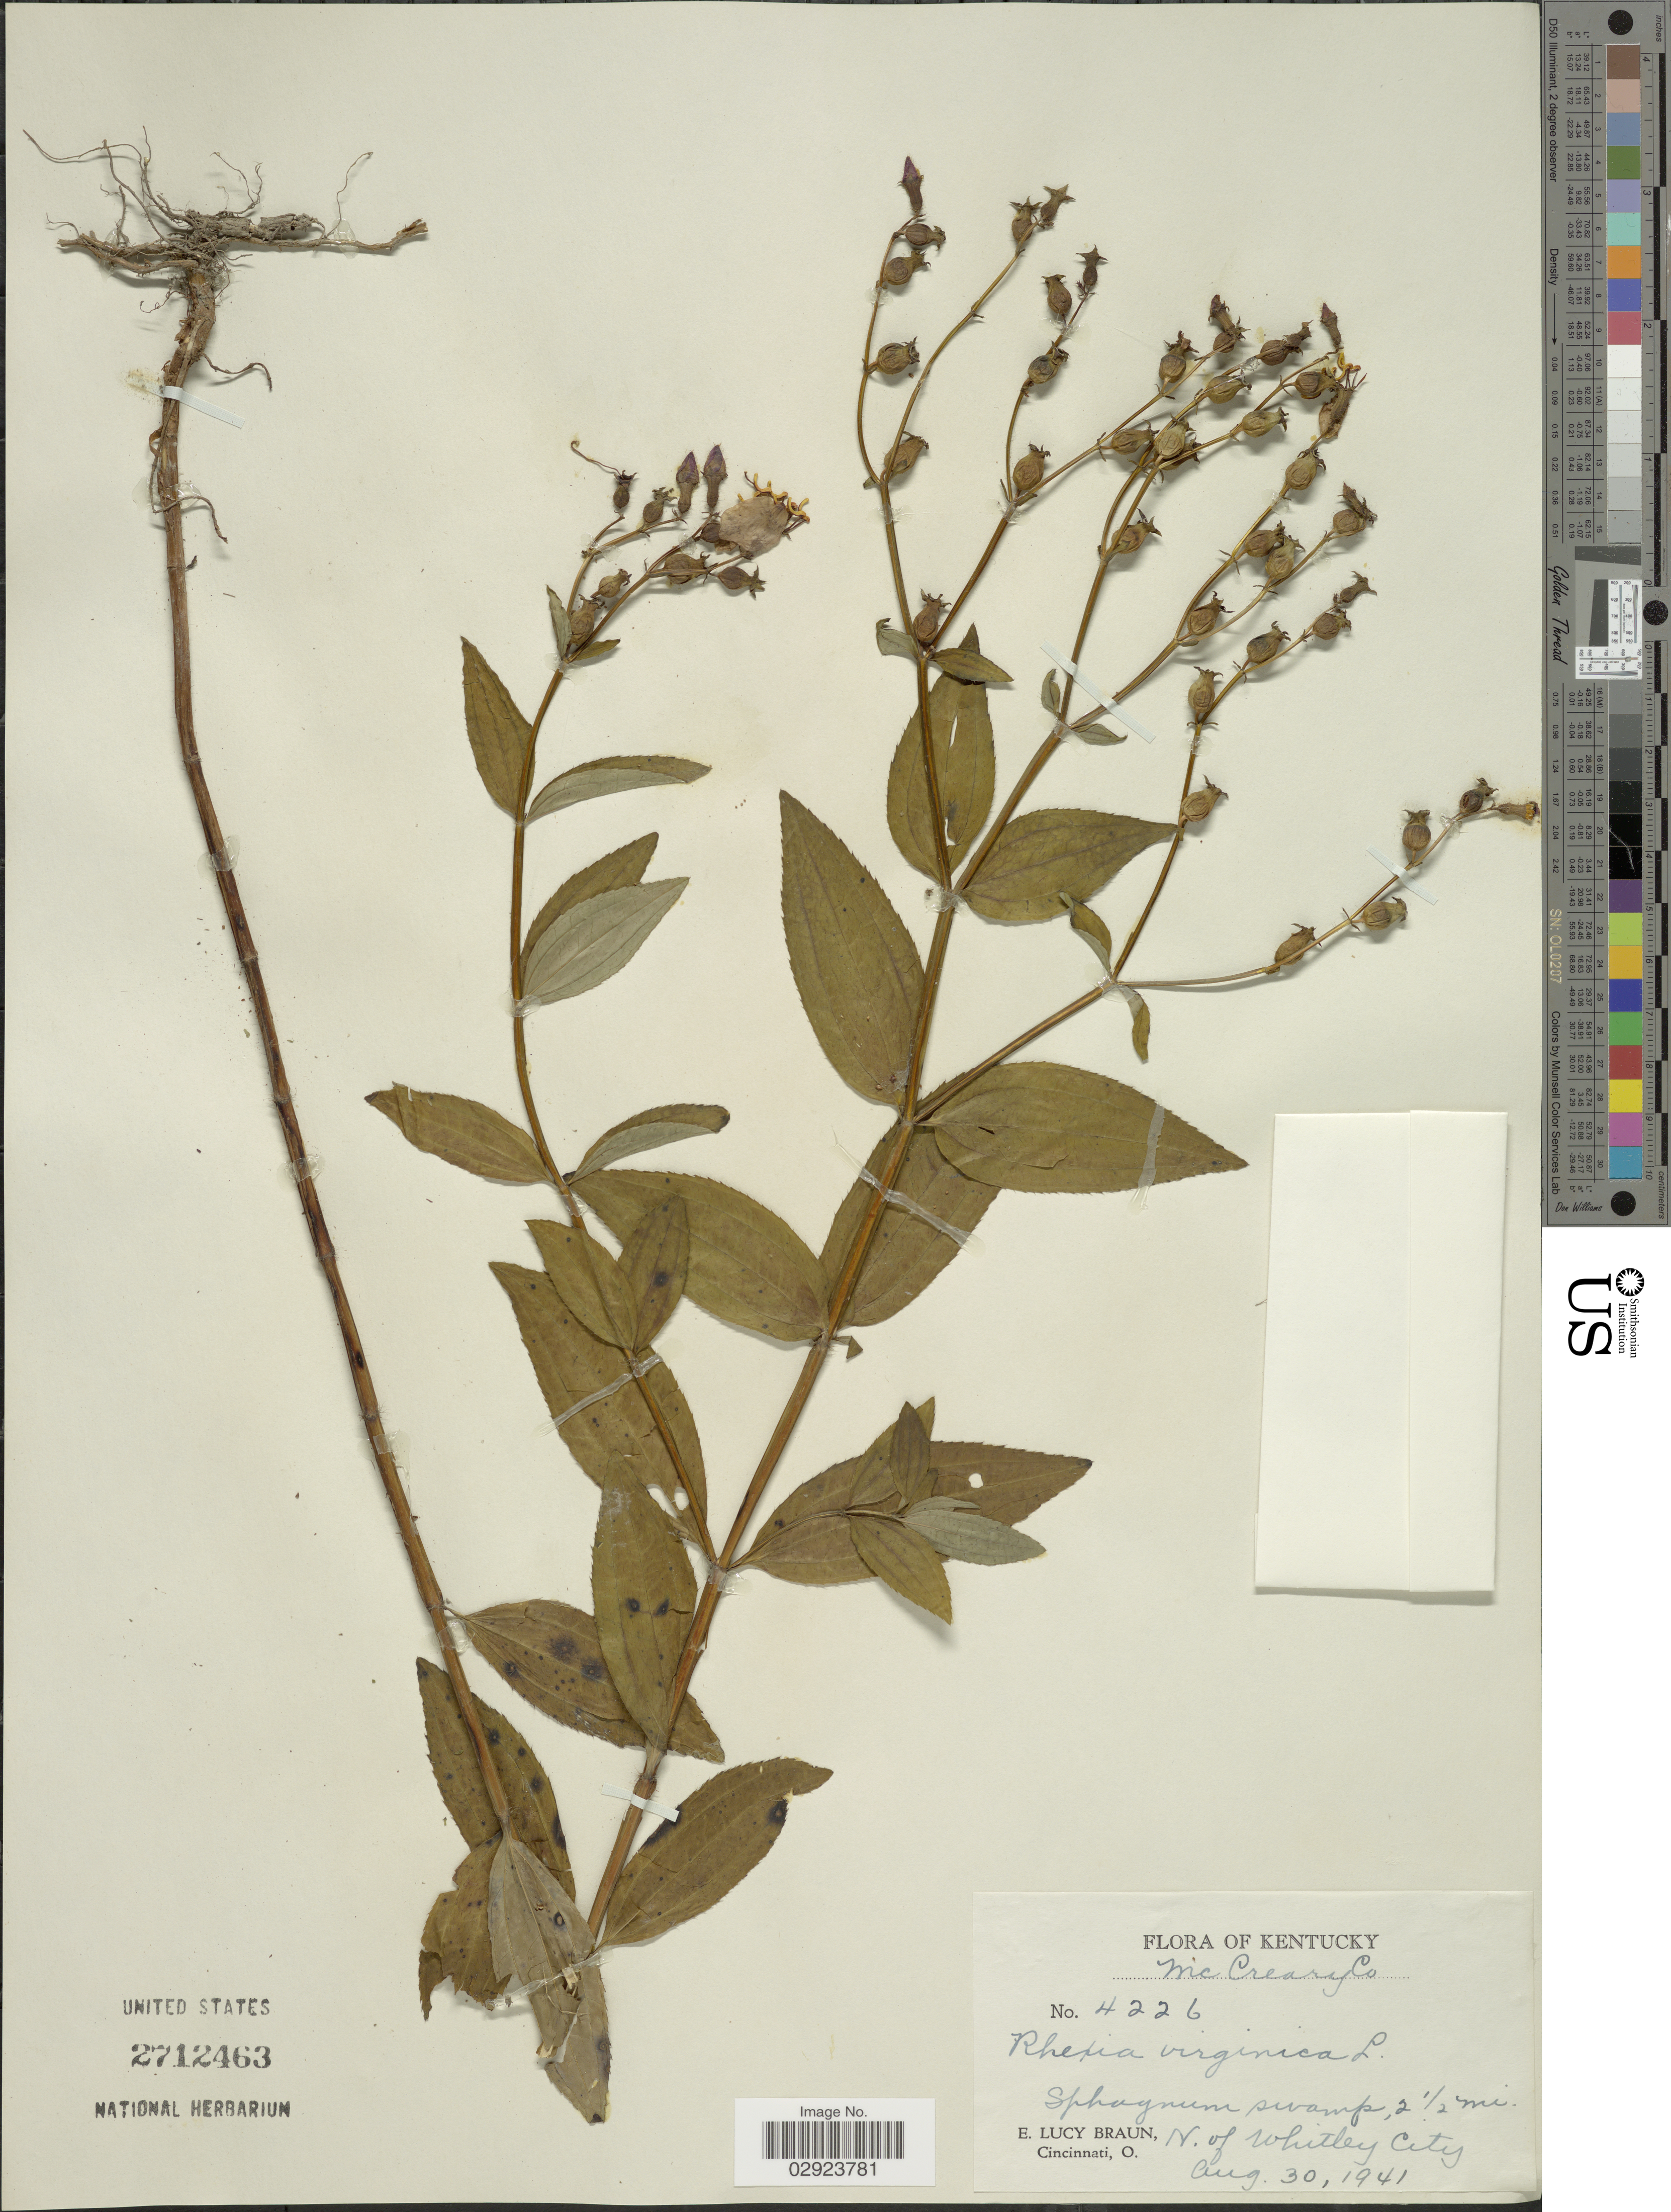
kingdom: Plantae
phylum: Tracheophyta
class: Magnoliopsida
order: Myrtales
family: Melastomataceae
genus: Rhexia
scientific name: Rhexia virginica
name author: L.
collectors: E. L. Braun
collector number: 4226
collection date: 1941-08-30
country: United States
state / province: Kentucky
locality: Mc Creary Co. Sphagnum swamp, 2½ mi. N. of Whitley City.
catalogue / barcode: US 2712463